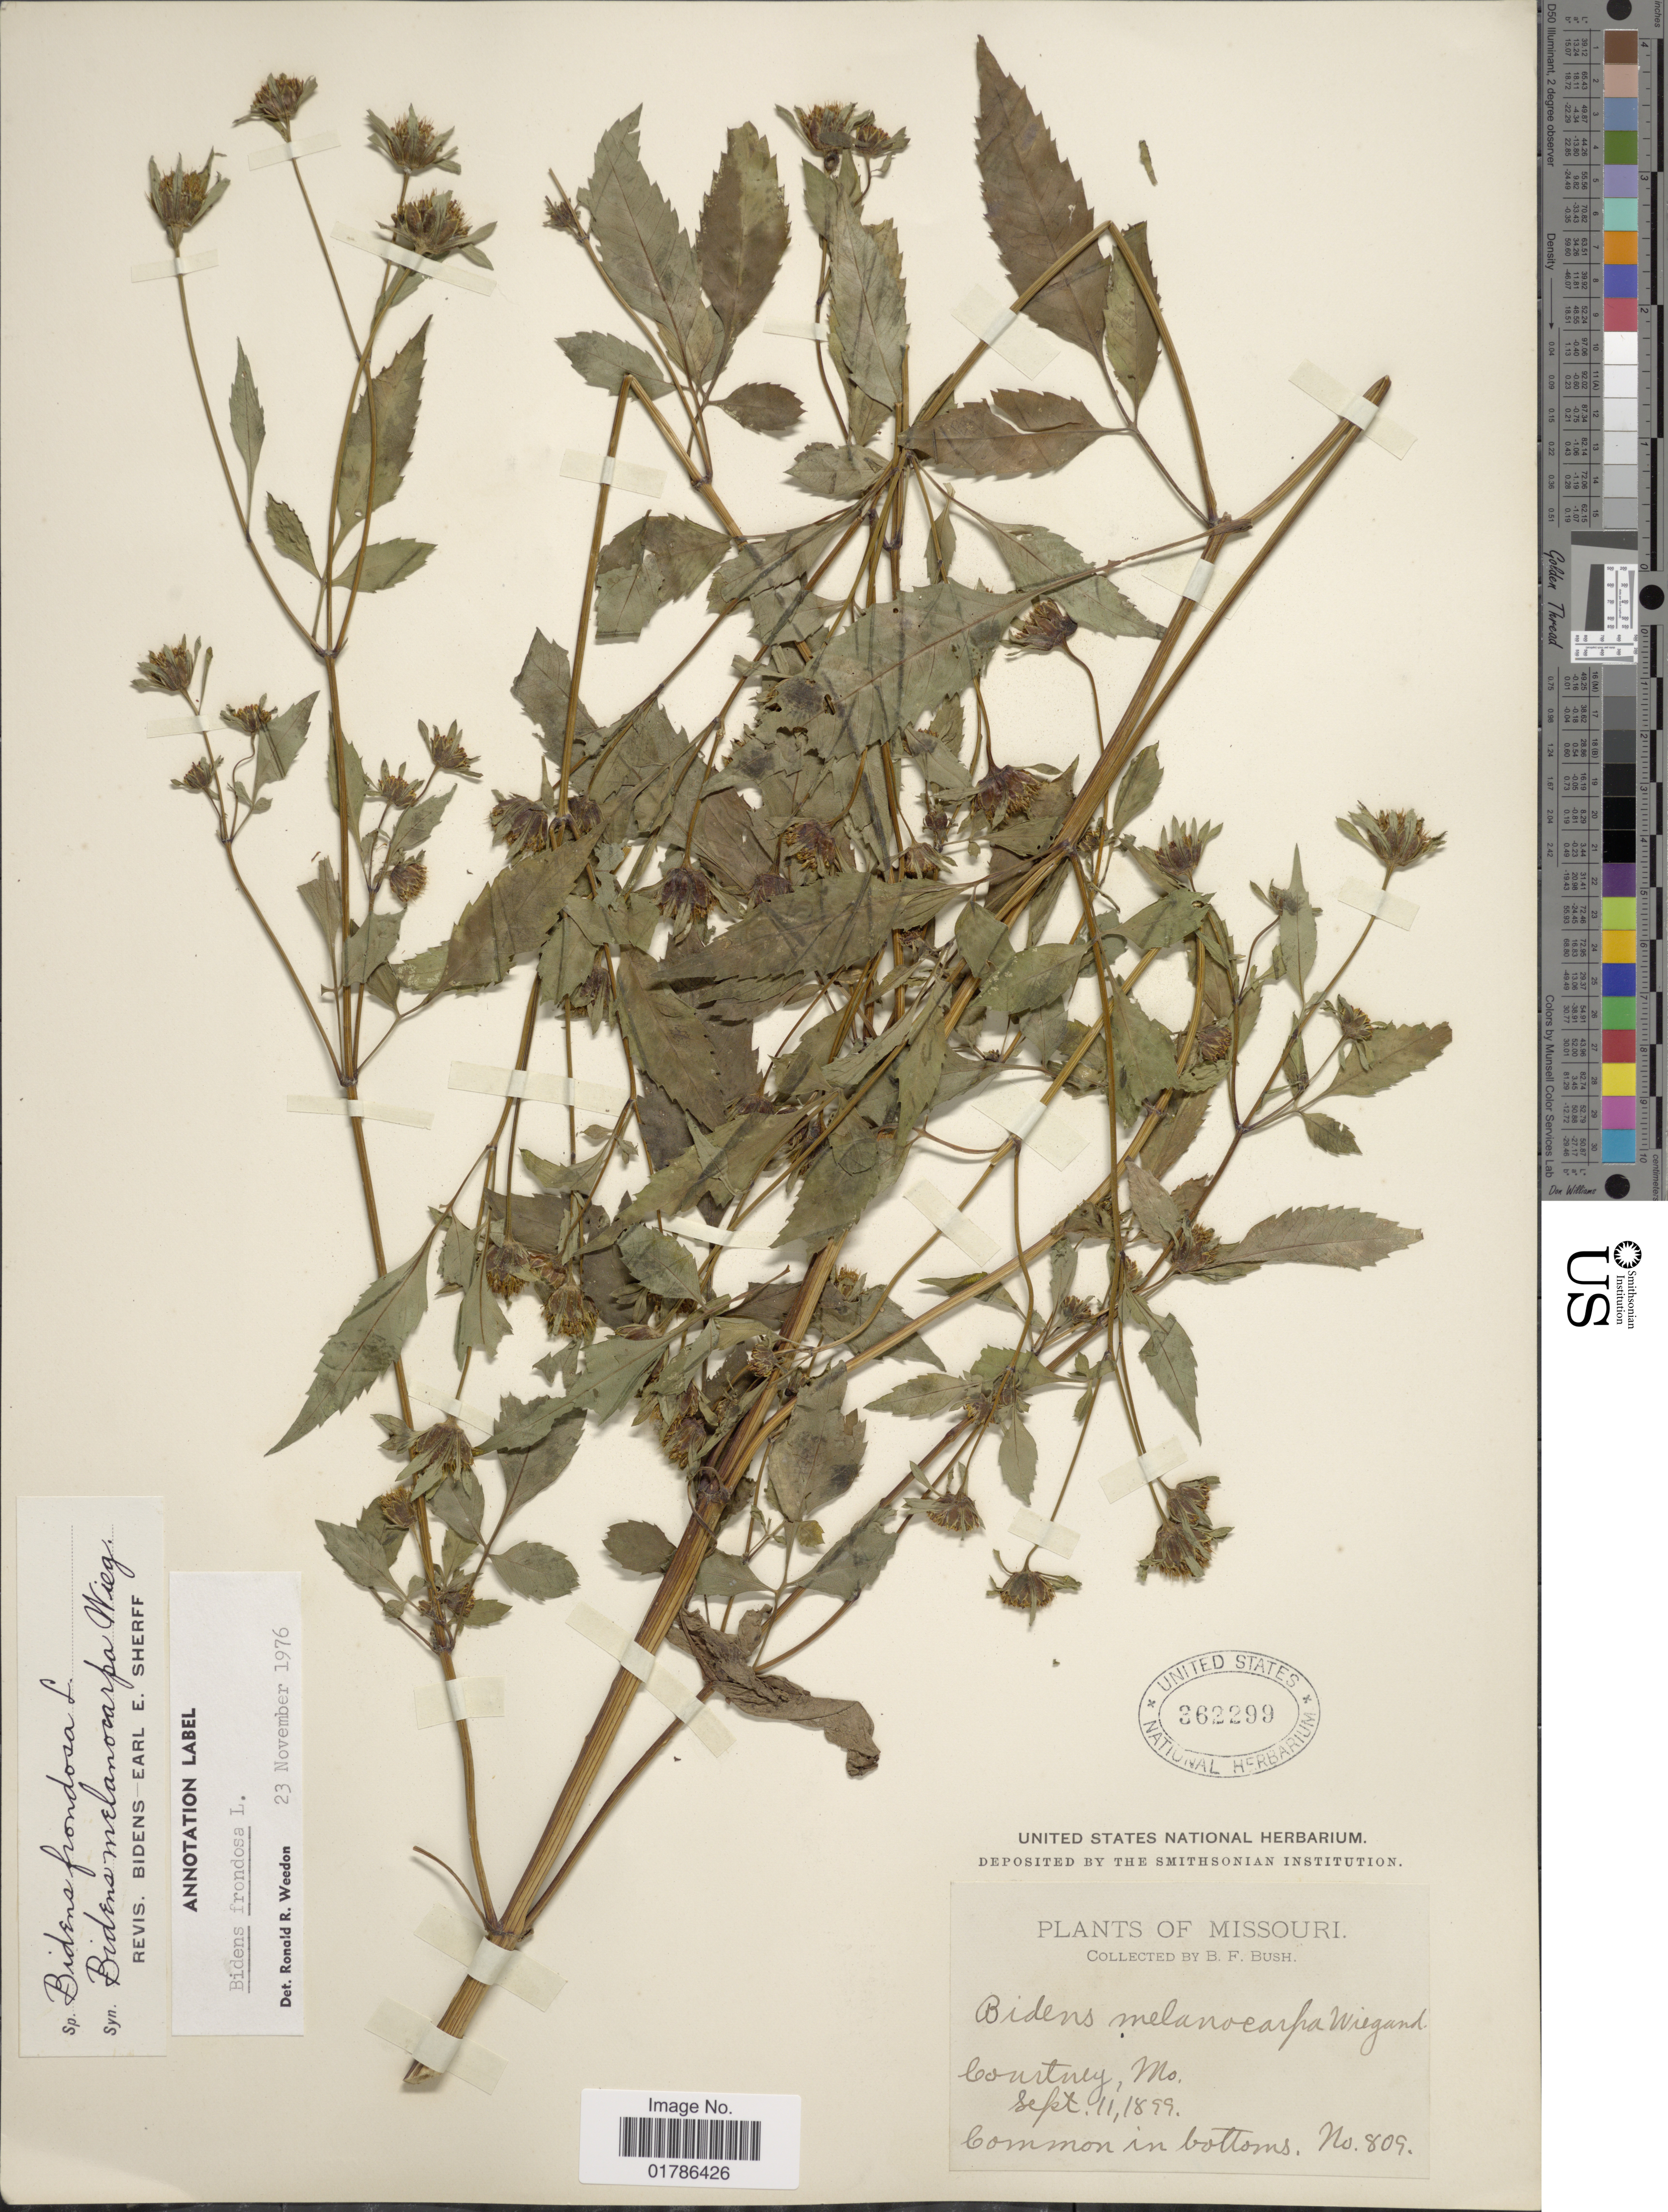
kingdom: Plantae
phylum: Tracheophyta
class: Magnoliopsida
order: Asterales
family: Asteraceae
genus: Bidens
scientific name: Bidens frondosa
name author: L.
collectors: B. F. Bush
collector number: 809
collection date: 1899-09-11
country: United States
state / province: Missouri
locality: Courtney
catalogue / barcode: US 362299